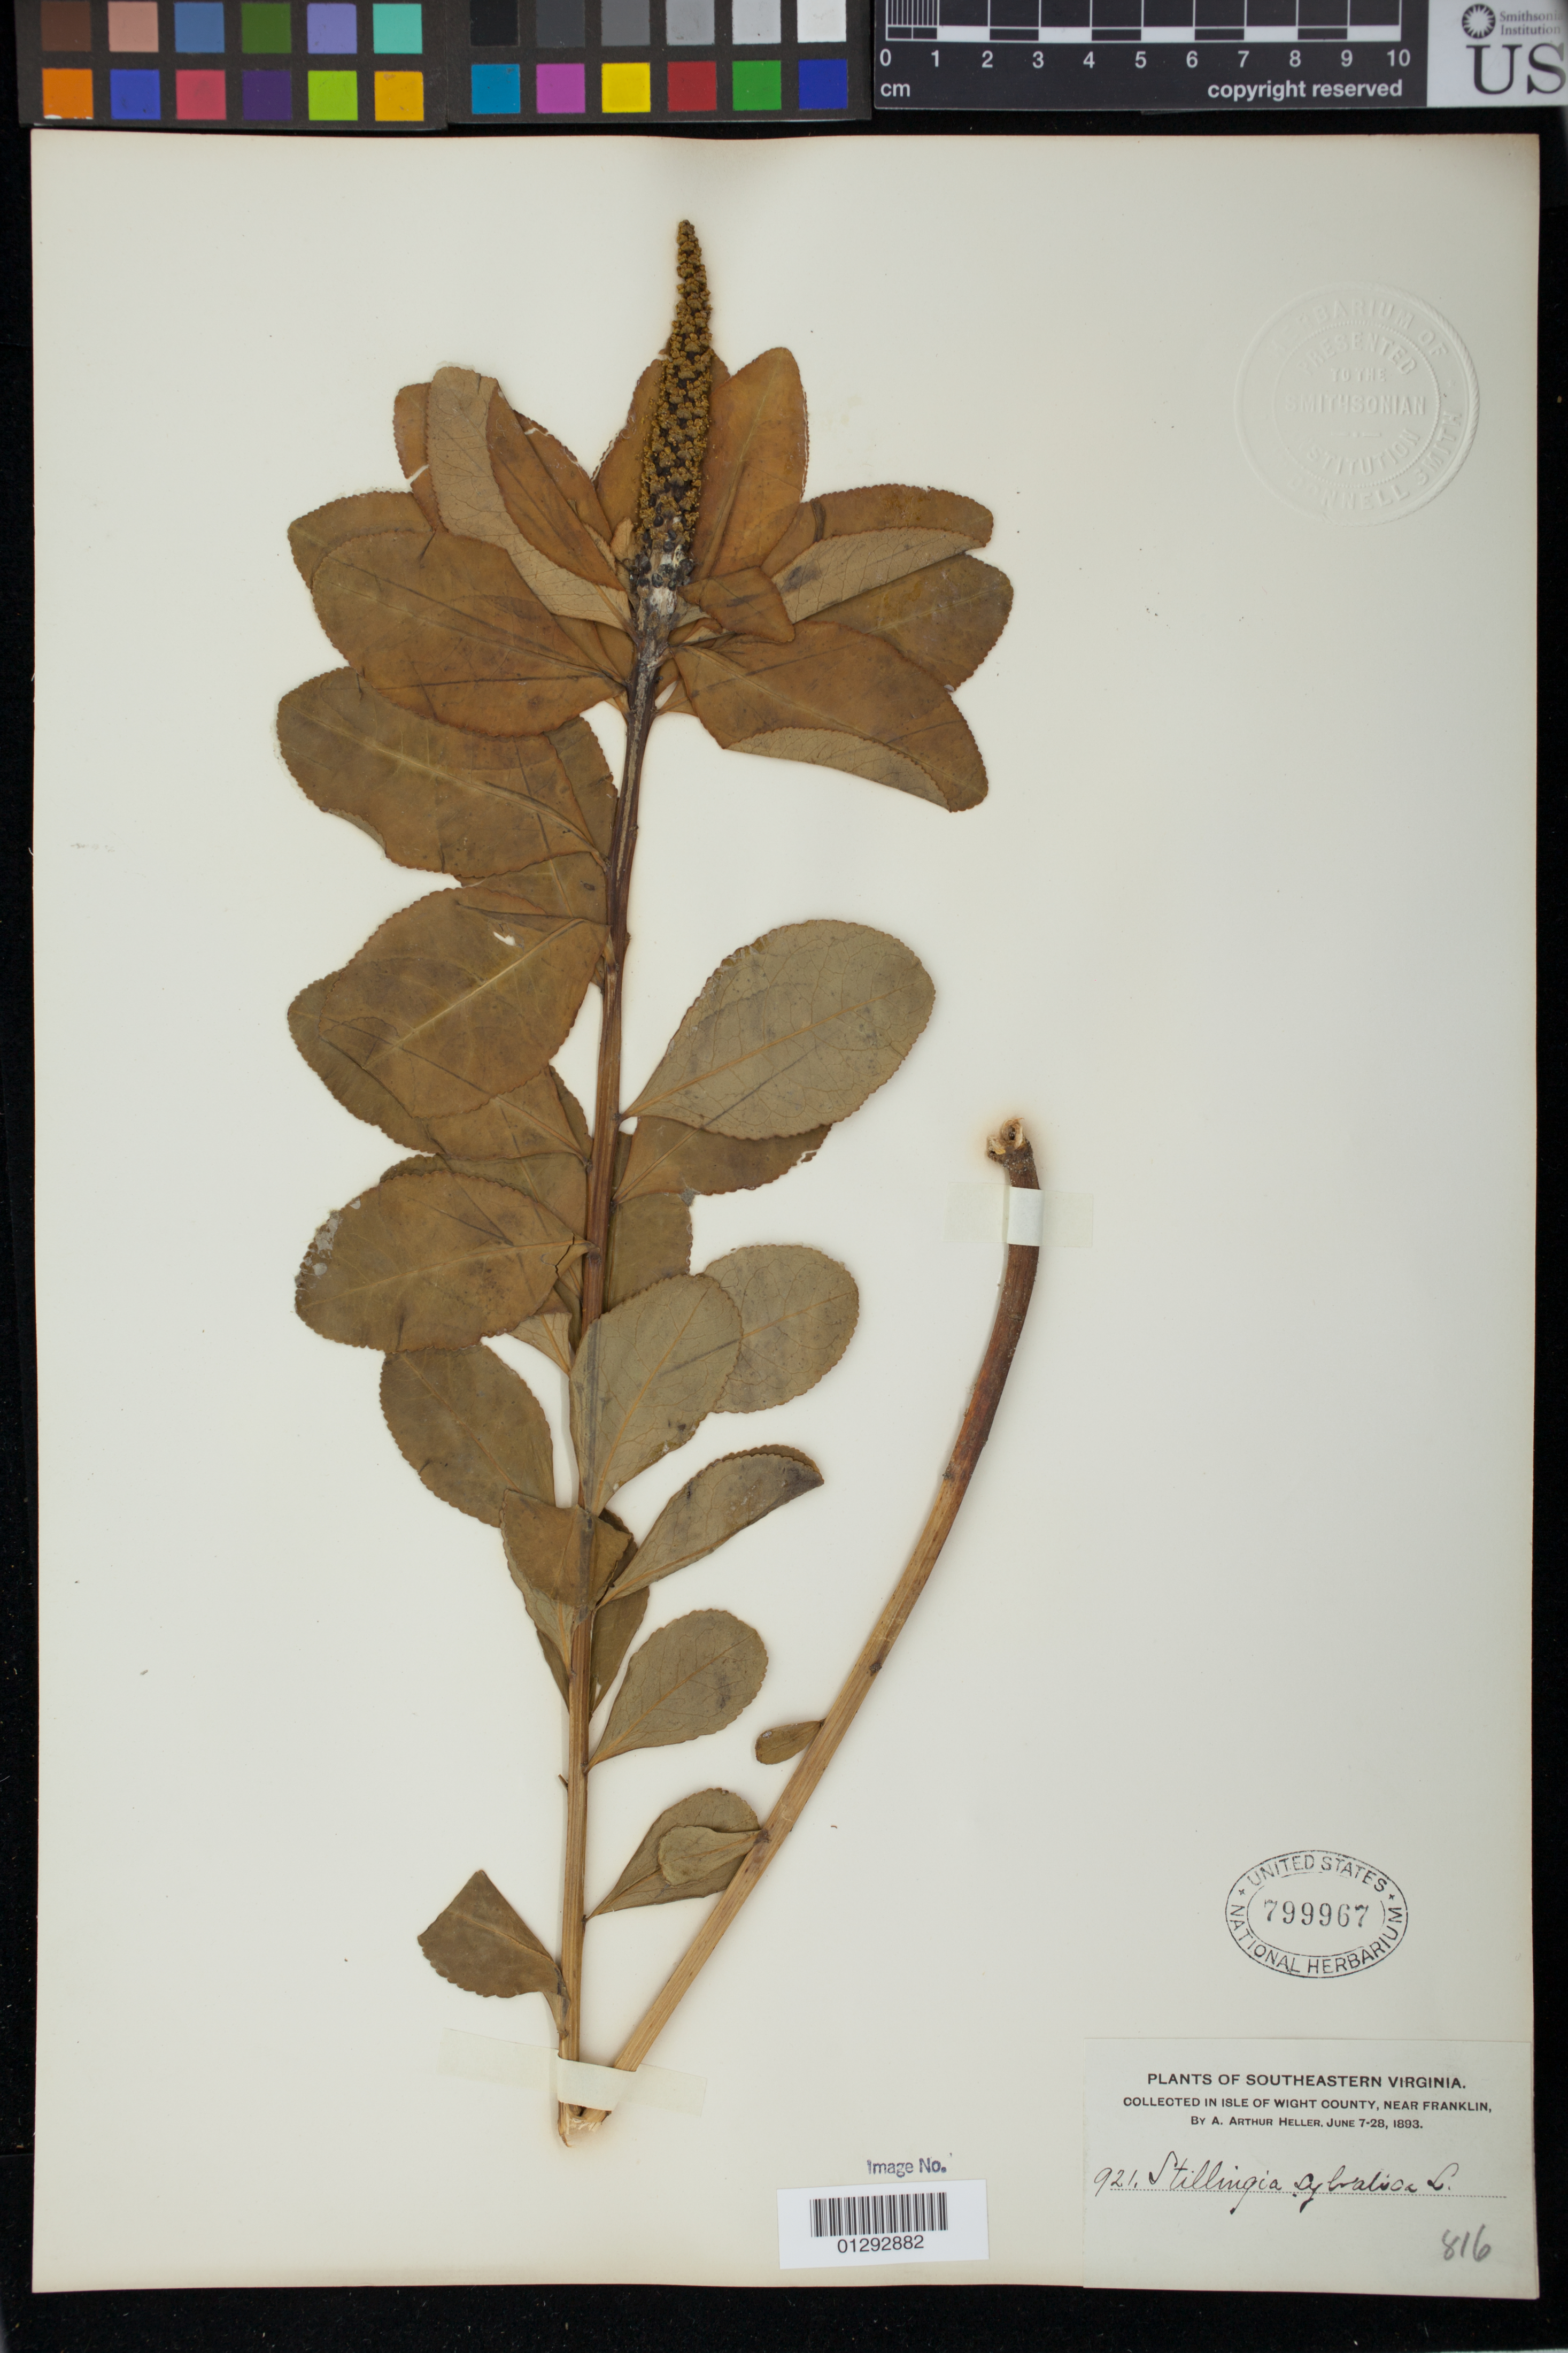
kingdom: Plantae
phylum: Tracheophyta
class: Magnoliopsida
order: Malpighiales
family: Euphorbiaceae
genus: Stillingia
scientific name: Stillingia sylvatica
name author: L.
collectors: A. A. Heller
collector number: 921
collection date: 1893-06-07/1893-06-28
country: United States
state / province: Virginia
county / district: Isle of Wight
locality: near Franklin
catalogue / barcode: US 799967